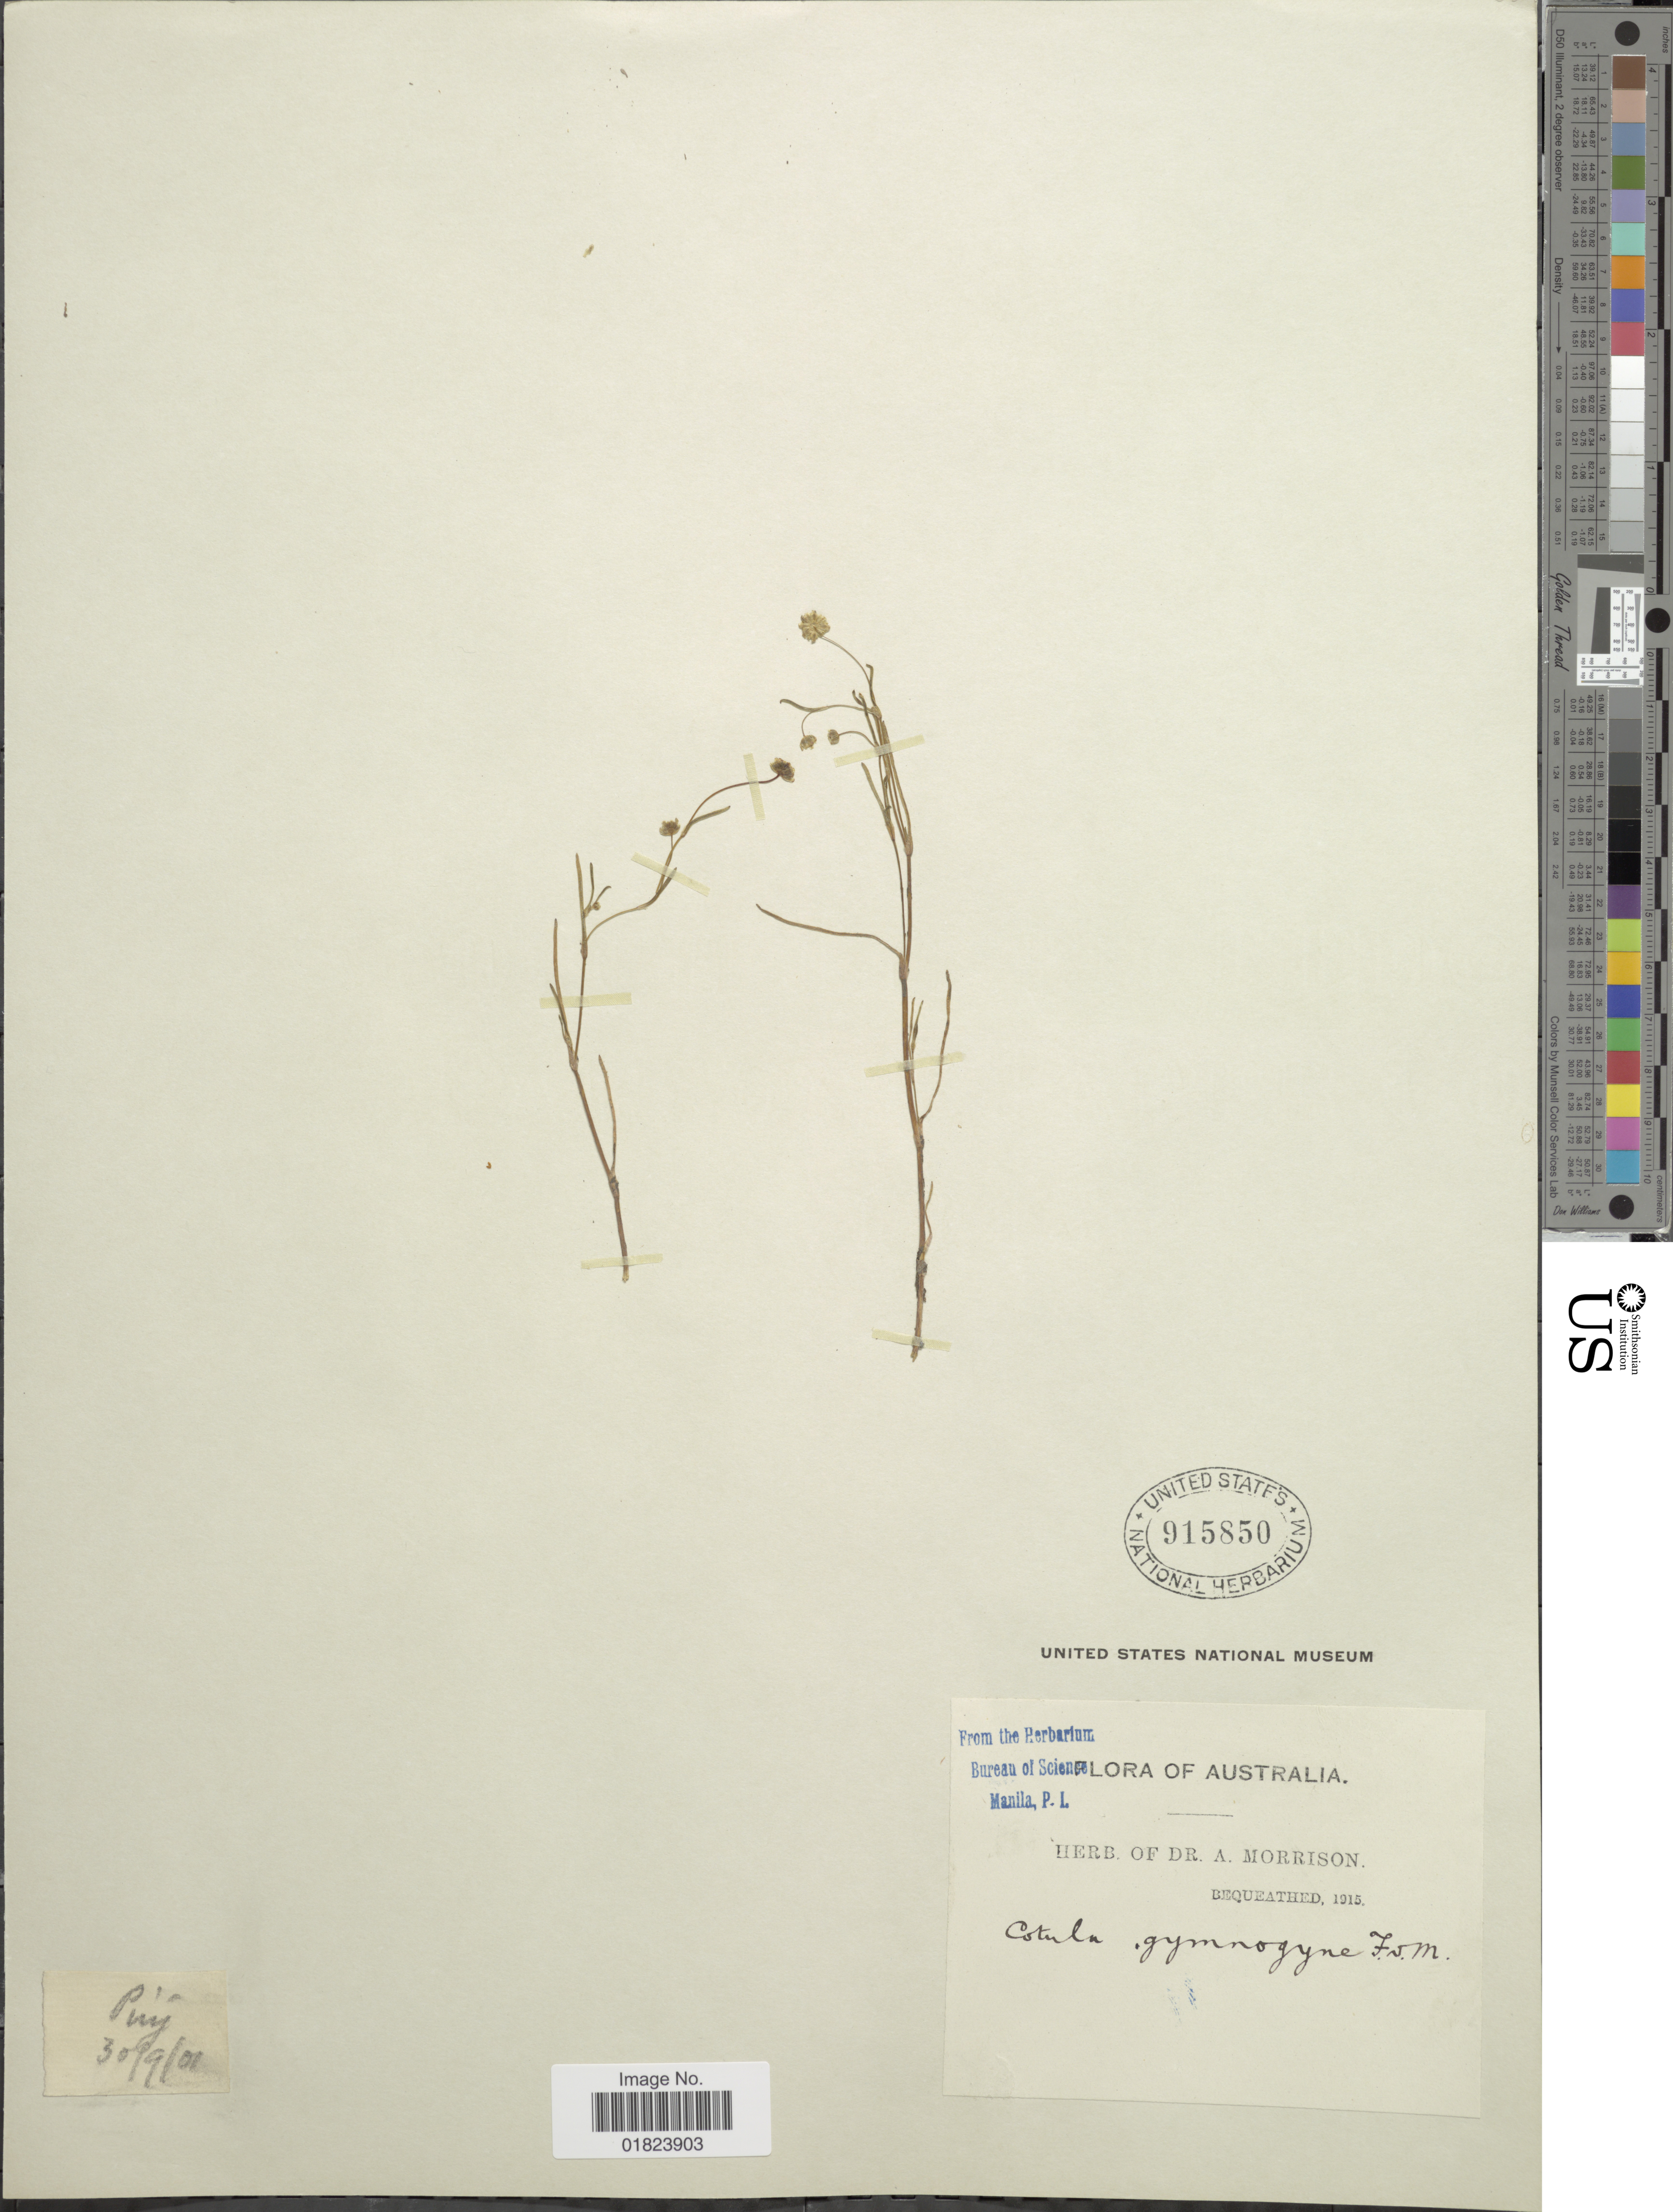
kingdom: Plantae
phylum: Tracheophyta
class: Magnoliopsida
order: Asterales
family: Asteraceae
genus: Cotula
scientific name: Cotula gymnogyna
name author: F. Muell. ex Benth.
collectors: ex herb. Dr. A. Morrison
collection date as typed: Transcribed d/m/y: 30/9/1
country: Australia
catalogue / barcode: US 915850